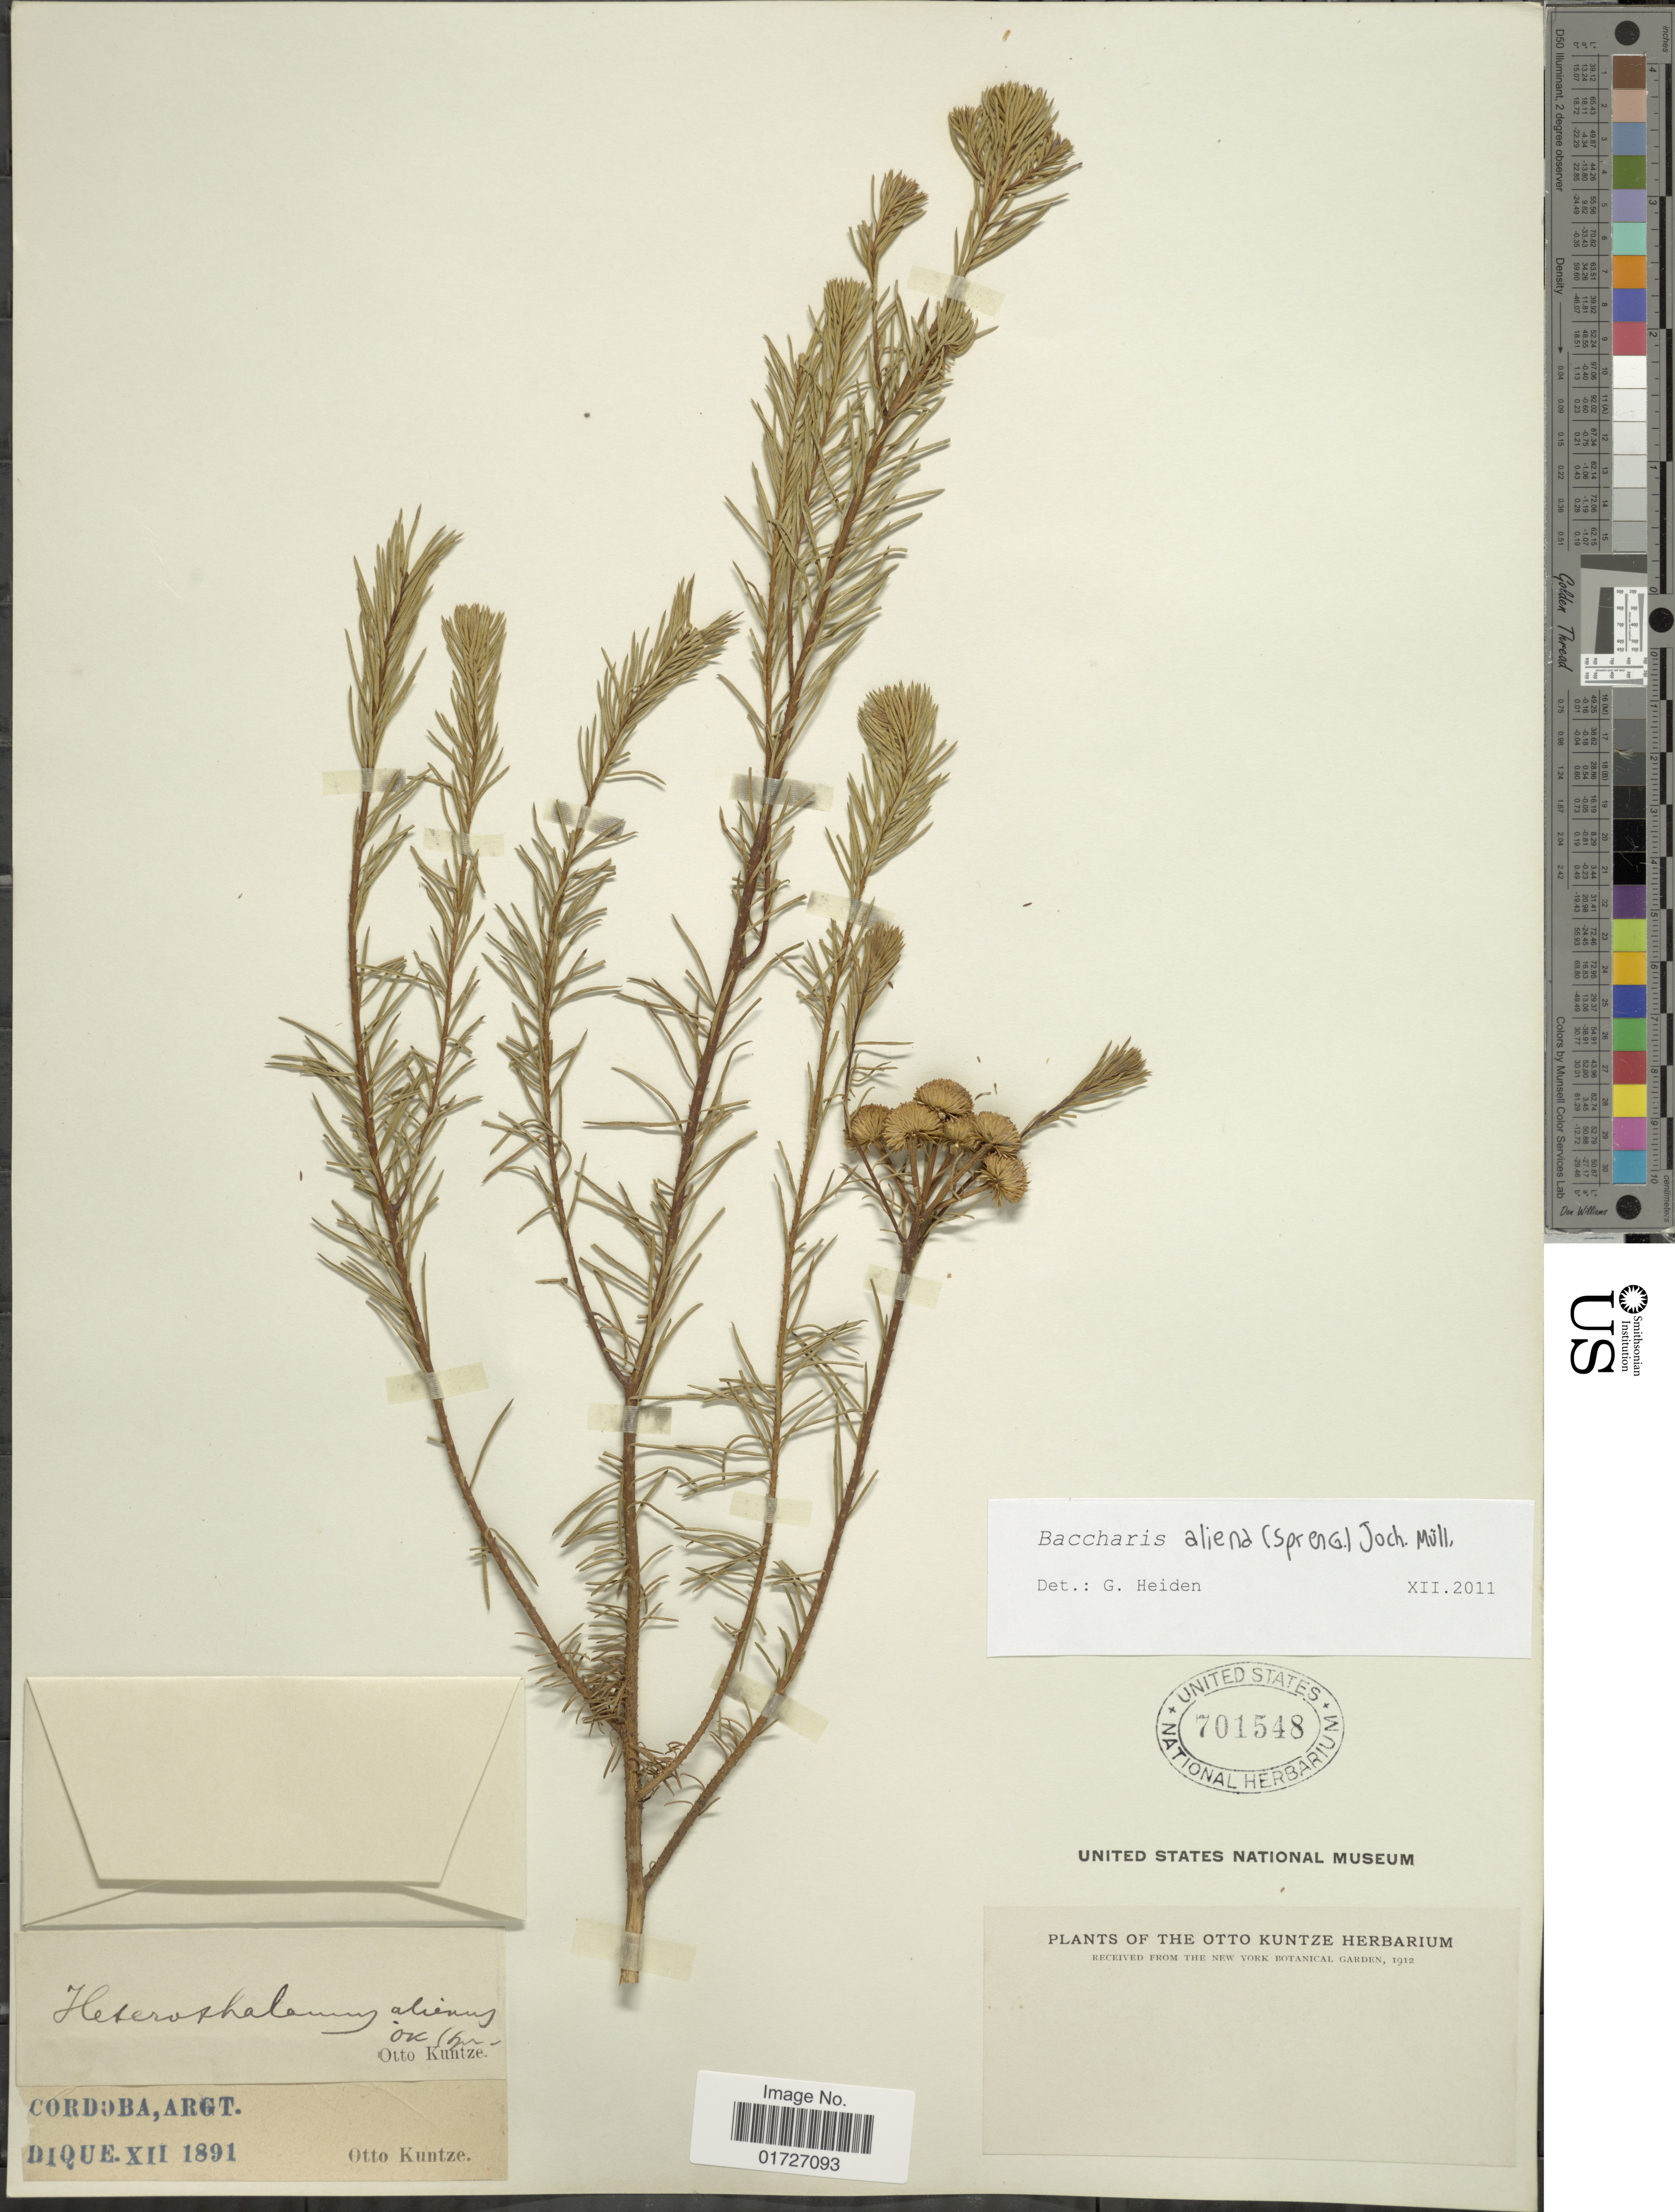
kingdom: Plantae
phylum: Tracheophyta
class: Magnoliopsida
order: Asterales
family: Asteraceae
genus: Baccharis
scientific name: Baccharis aliena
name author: (Spreng.) Joch. Müll.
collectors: C.E.O. Kuntze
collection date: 1891-12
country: Argentina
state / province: Cordoba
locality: Argt.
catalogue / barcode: US 701548